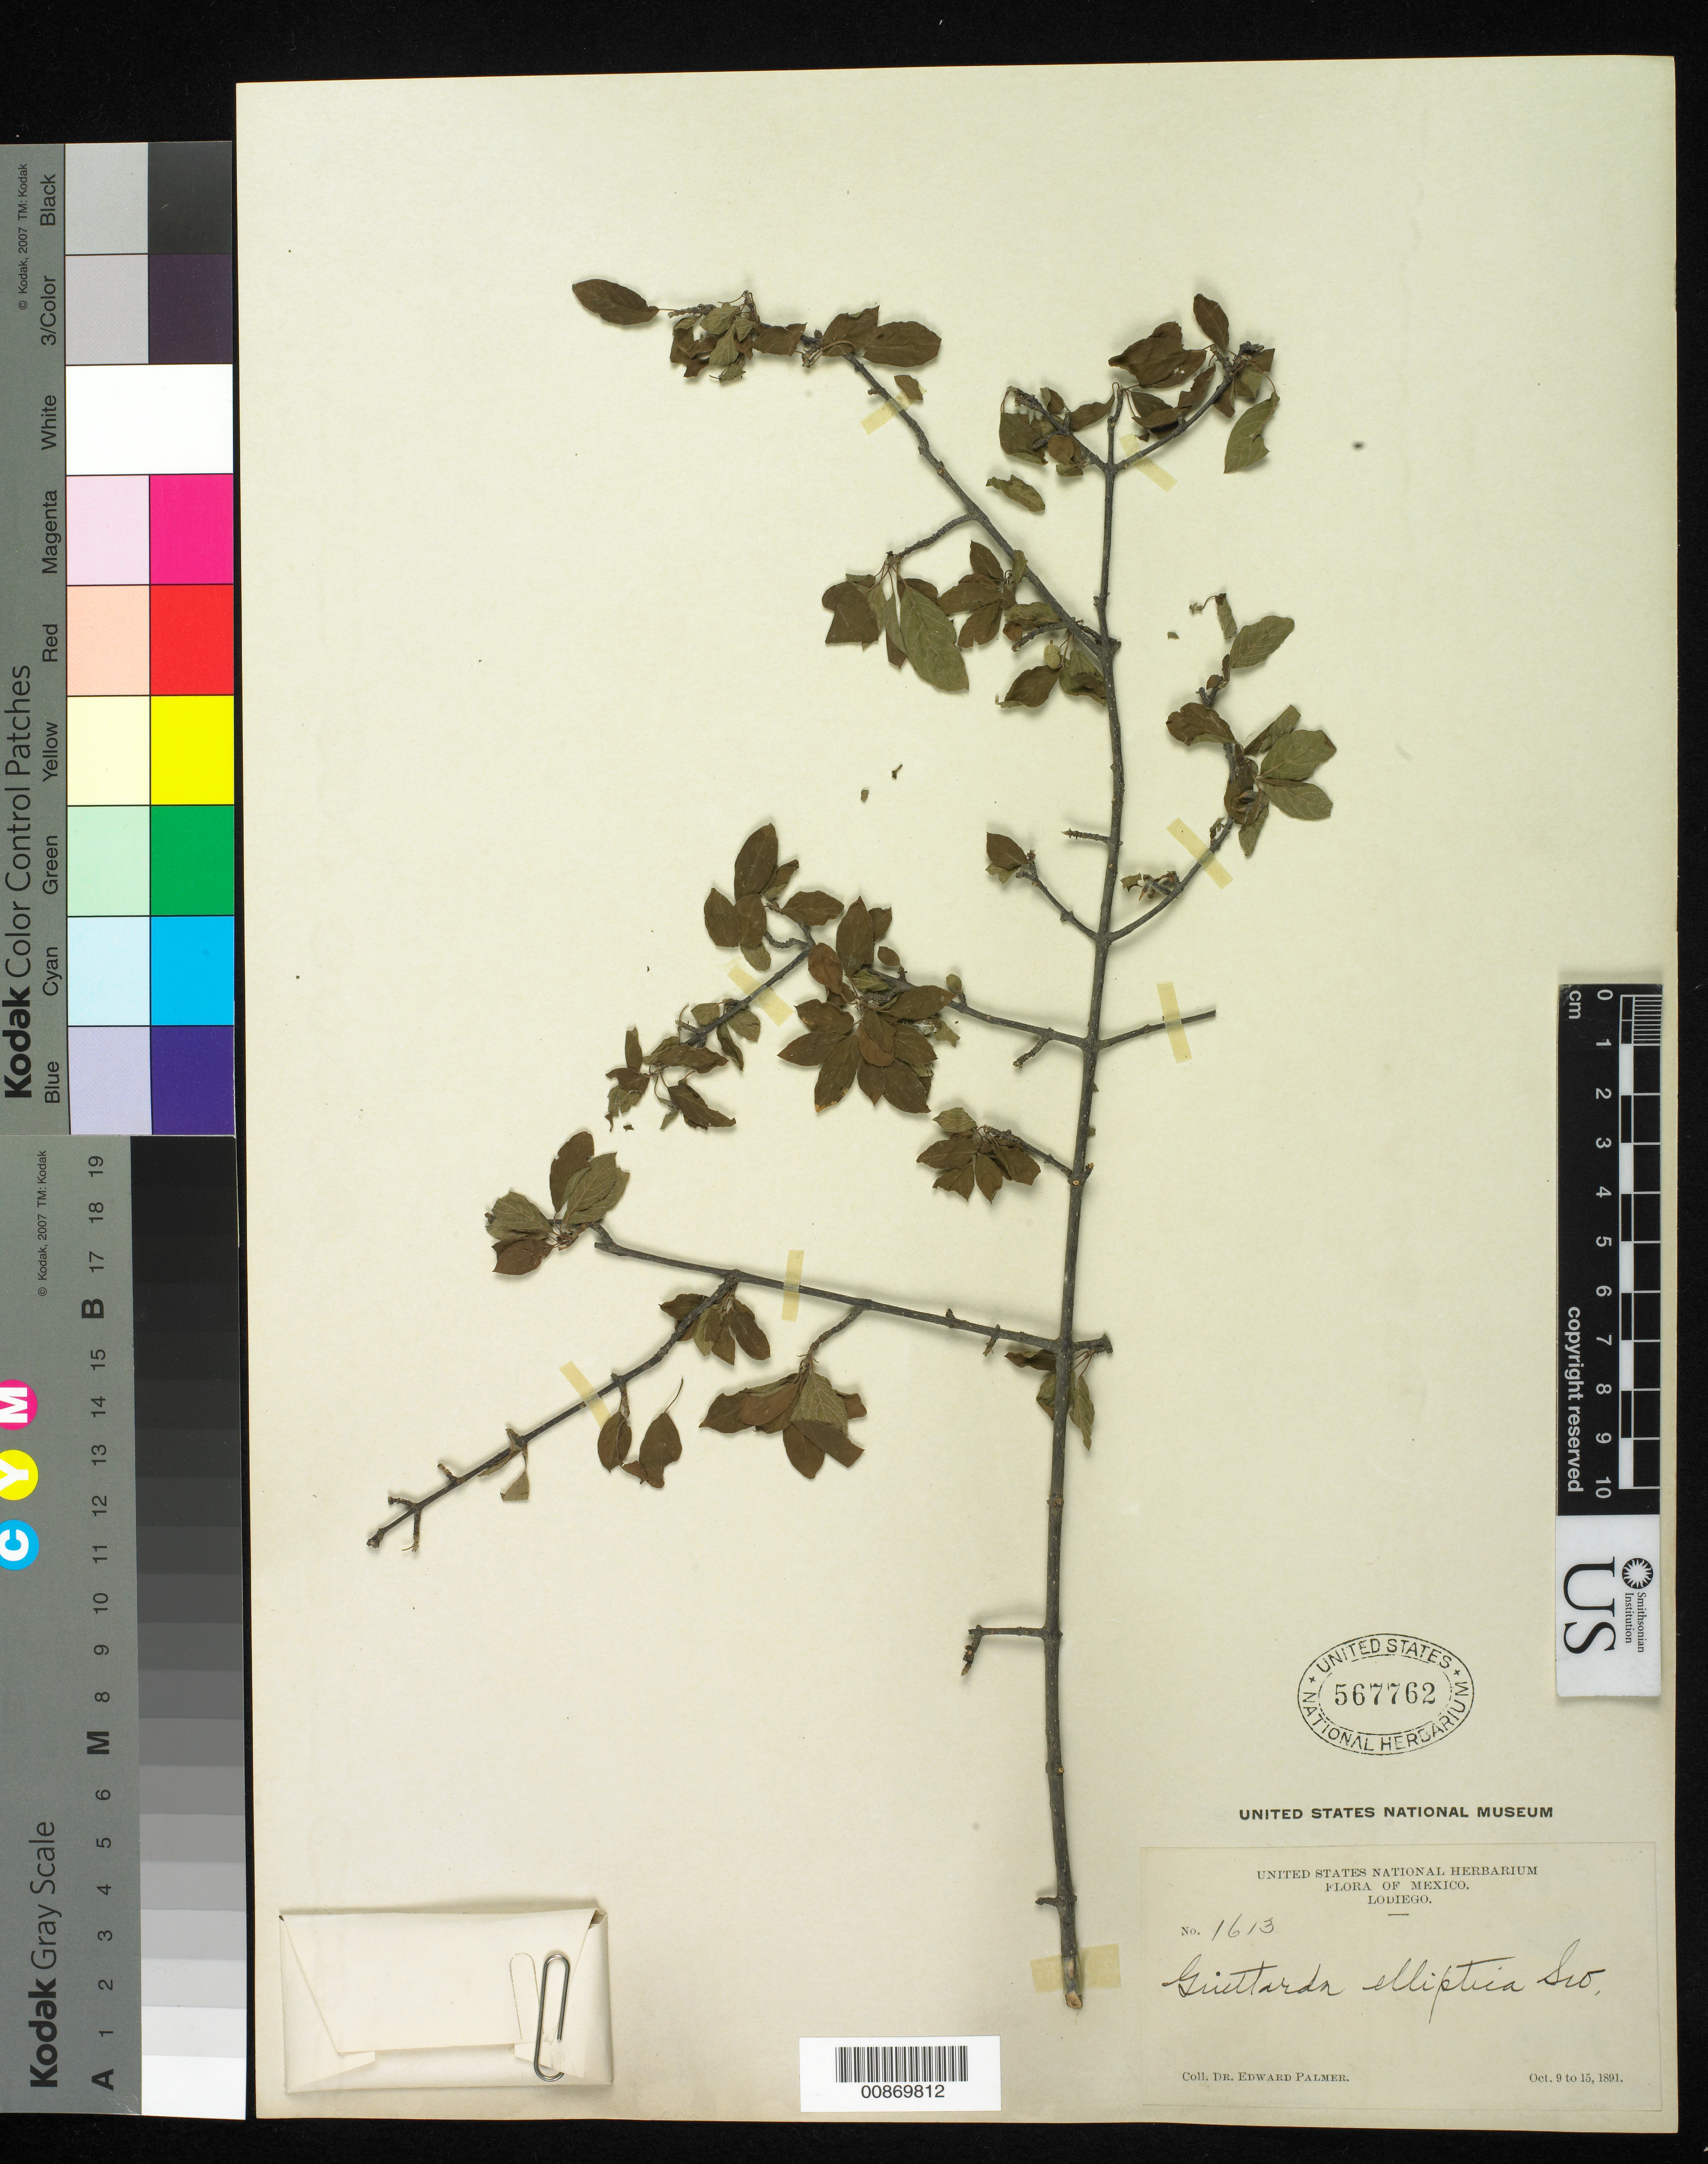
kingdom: Plantae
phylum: Tracheophyta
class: Magnoliopsida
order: Gentianales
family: Rubiaceae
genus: Guettarda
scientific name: Guettarda elliptica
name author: Sw.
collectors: E. Palmer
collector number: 1613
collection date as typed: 09 Oct 1891 to 15 Oct 1891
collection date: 1891-10-09/1891-10-15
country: Mexico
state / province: Sinaloa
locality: Lodiego, Sinaloa.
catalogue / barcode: US 567762